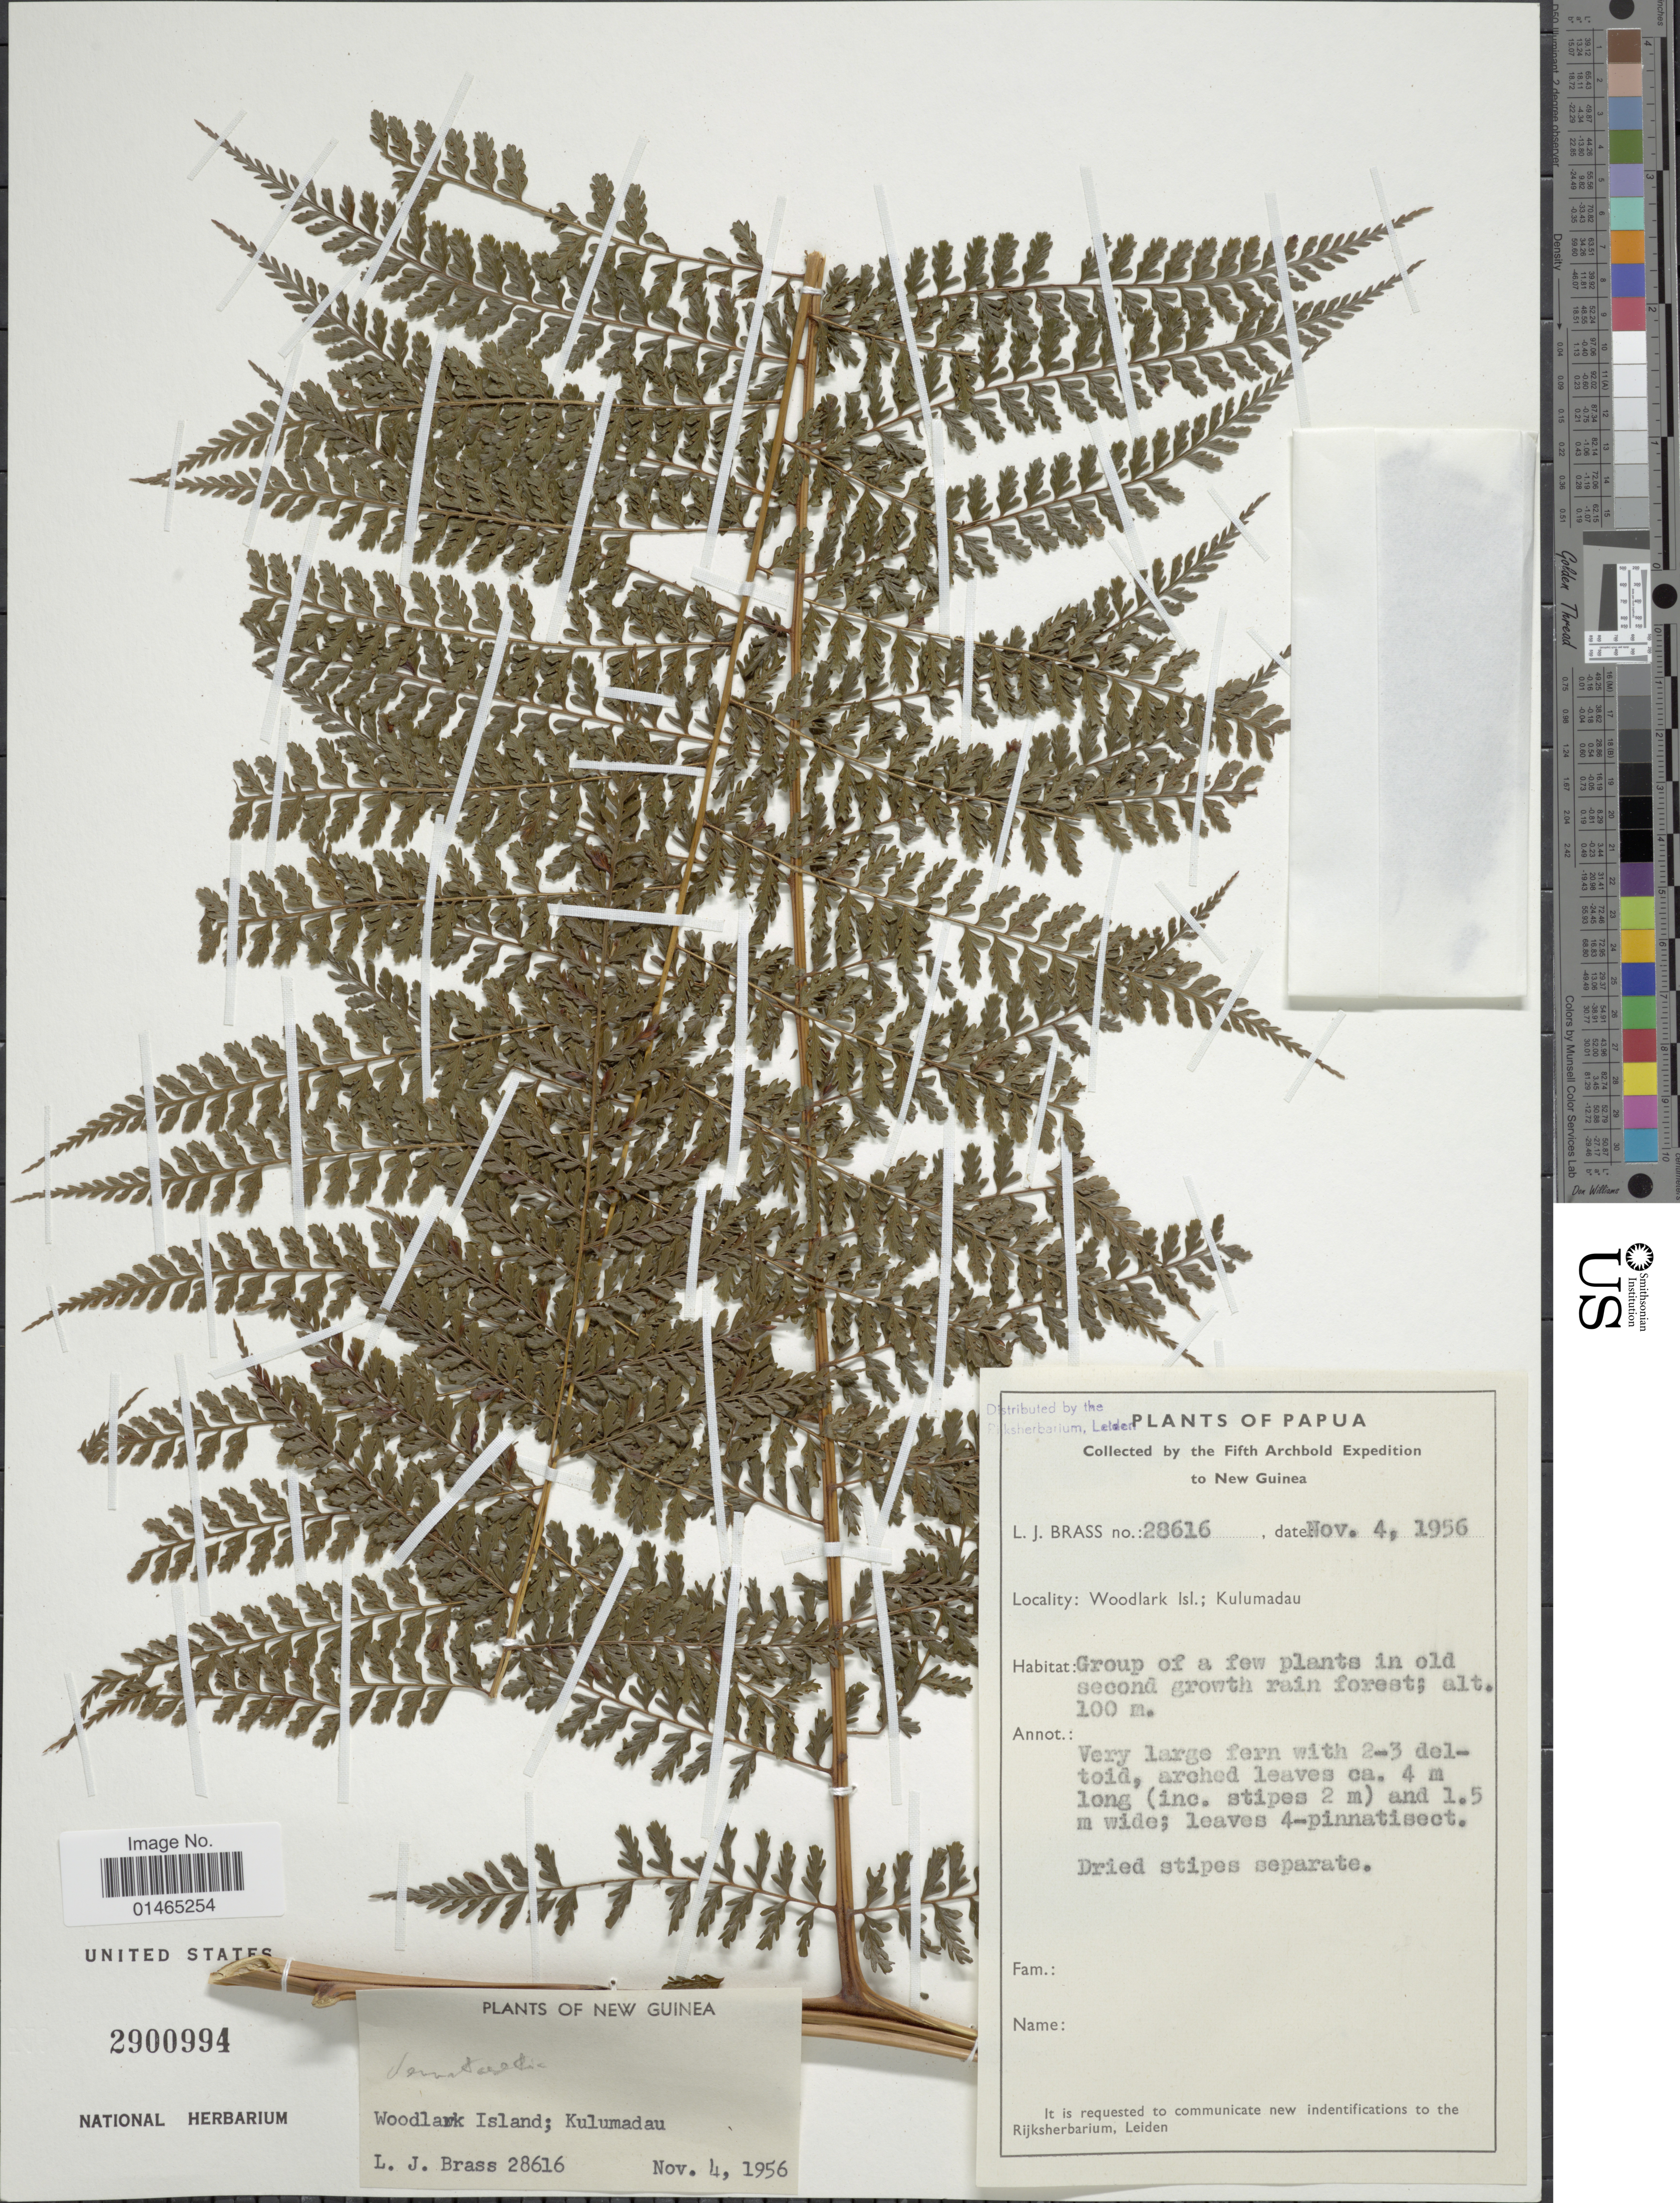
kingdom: Plantae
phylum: Tracheophyta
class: Polypodiopsida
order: Polypodiales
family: Dennstaedtiaceae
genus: Dennstaedtia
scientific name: Dennstaedtia sp.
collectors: L. J. Brass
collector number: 28616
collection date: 1956-11-04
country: Papua New Guinea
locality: Woodlark Isl.; Kulumadau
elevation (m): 100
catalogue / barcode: US 2900994